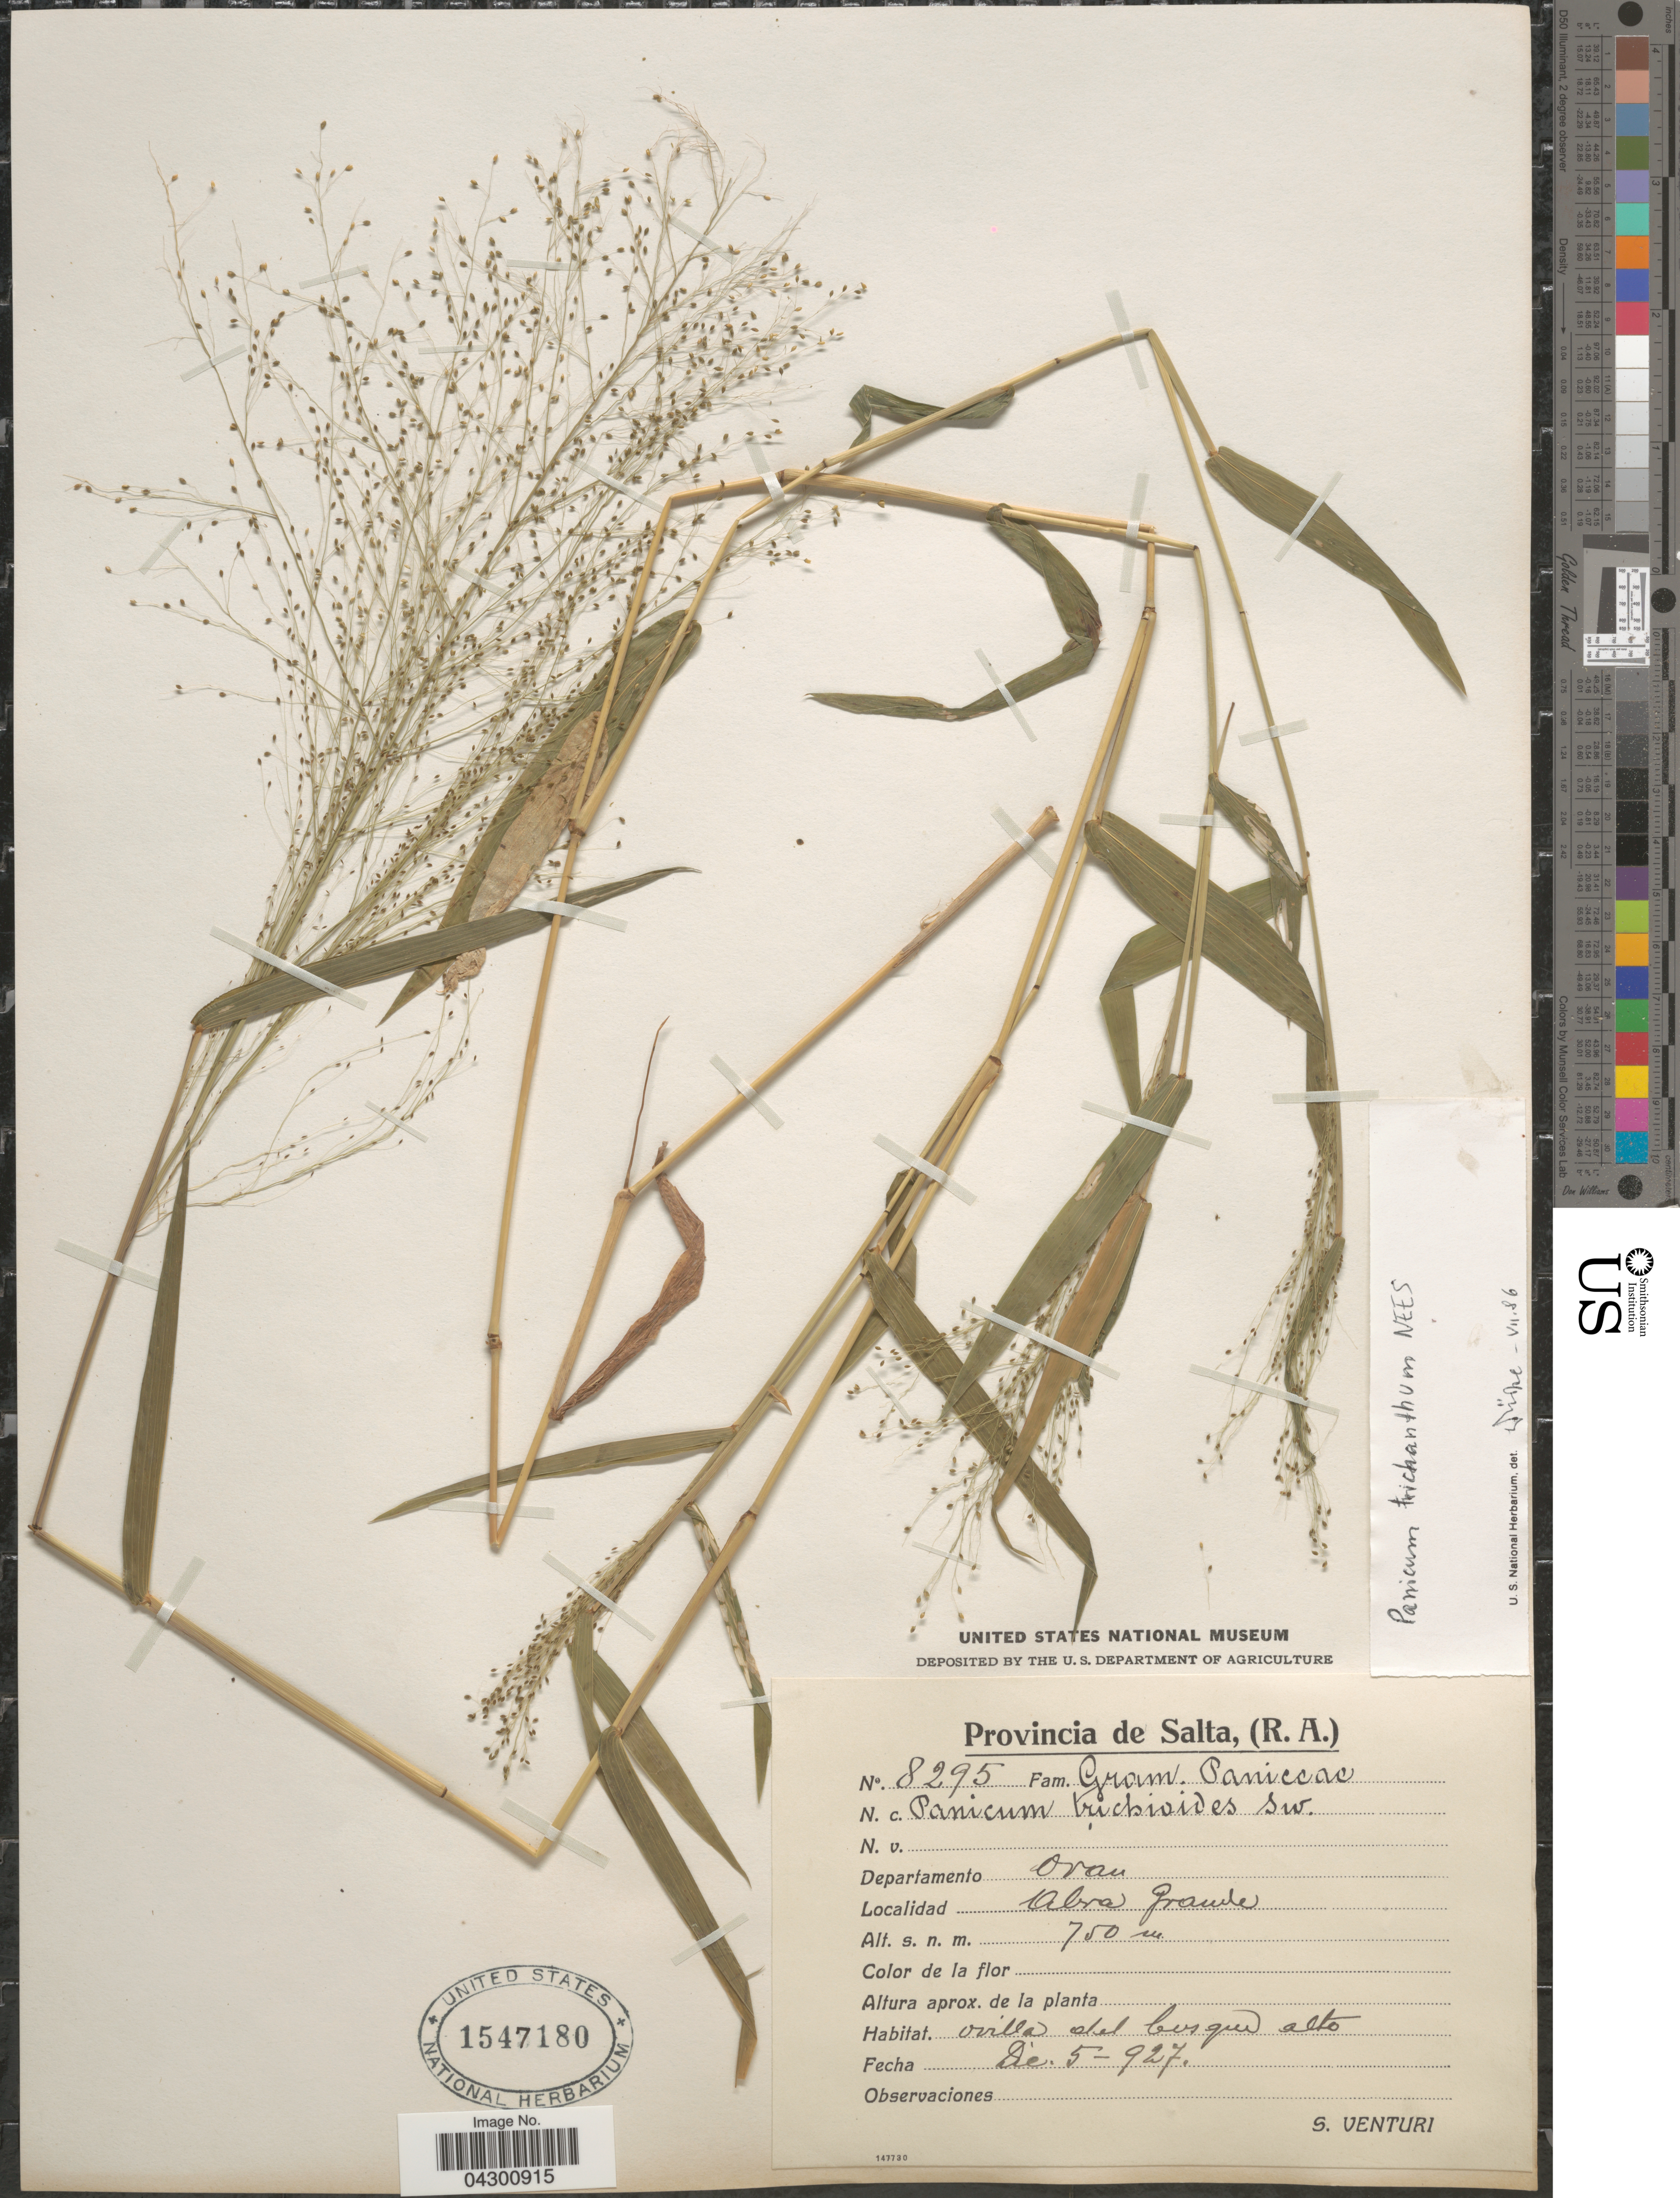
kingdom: Plantae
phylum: Tracheophyta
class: Liliopsida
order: Poales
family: Poaceae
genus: Panicum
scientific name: Panicum trichanthum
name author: Nees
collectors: S. Venturi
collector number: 8295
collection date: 1927-12-05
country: Argentina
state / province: Salta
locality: Departamento Oran. Abra Grande.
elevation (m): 750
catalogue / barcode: US 1547180